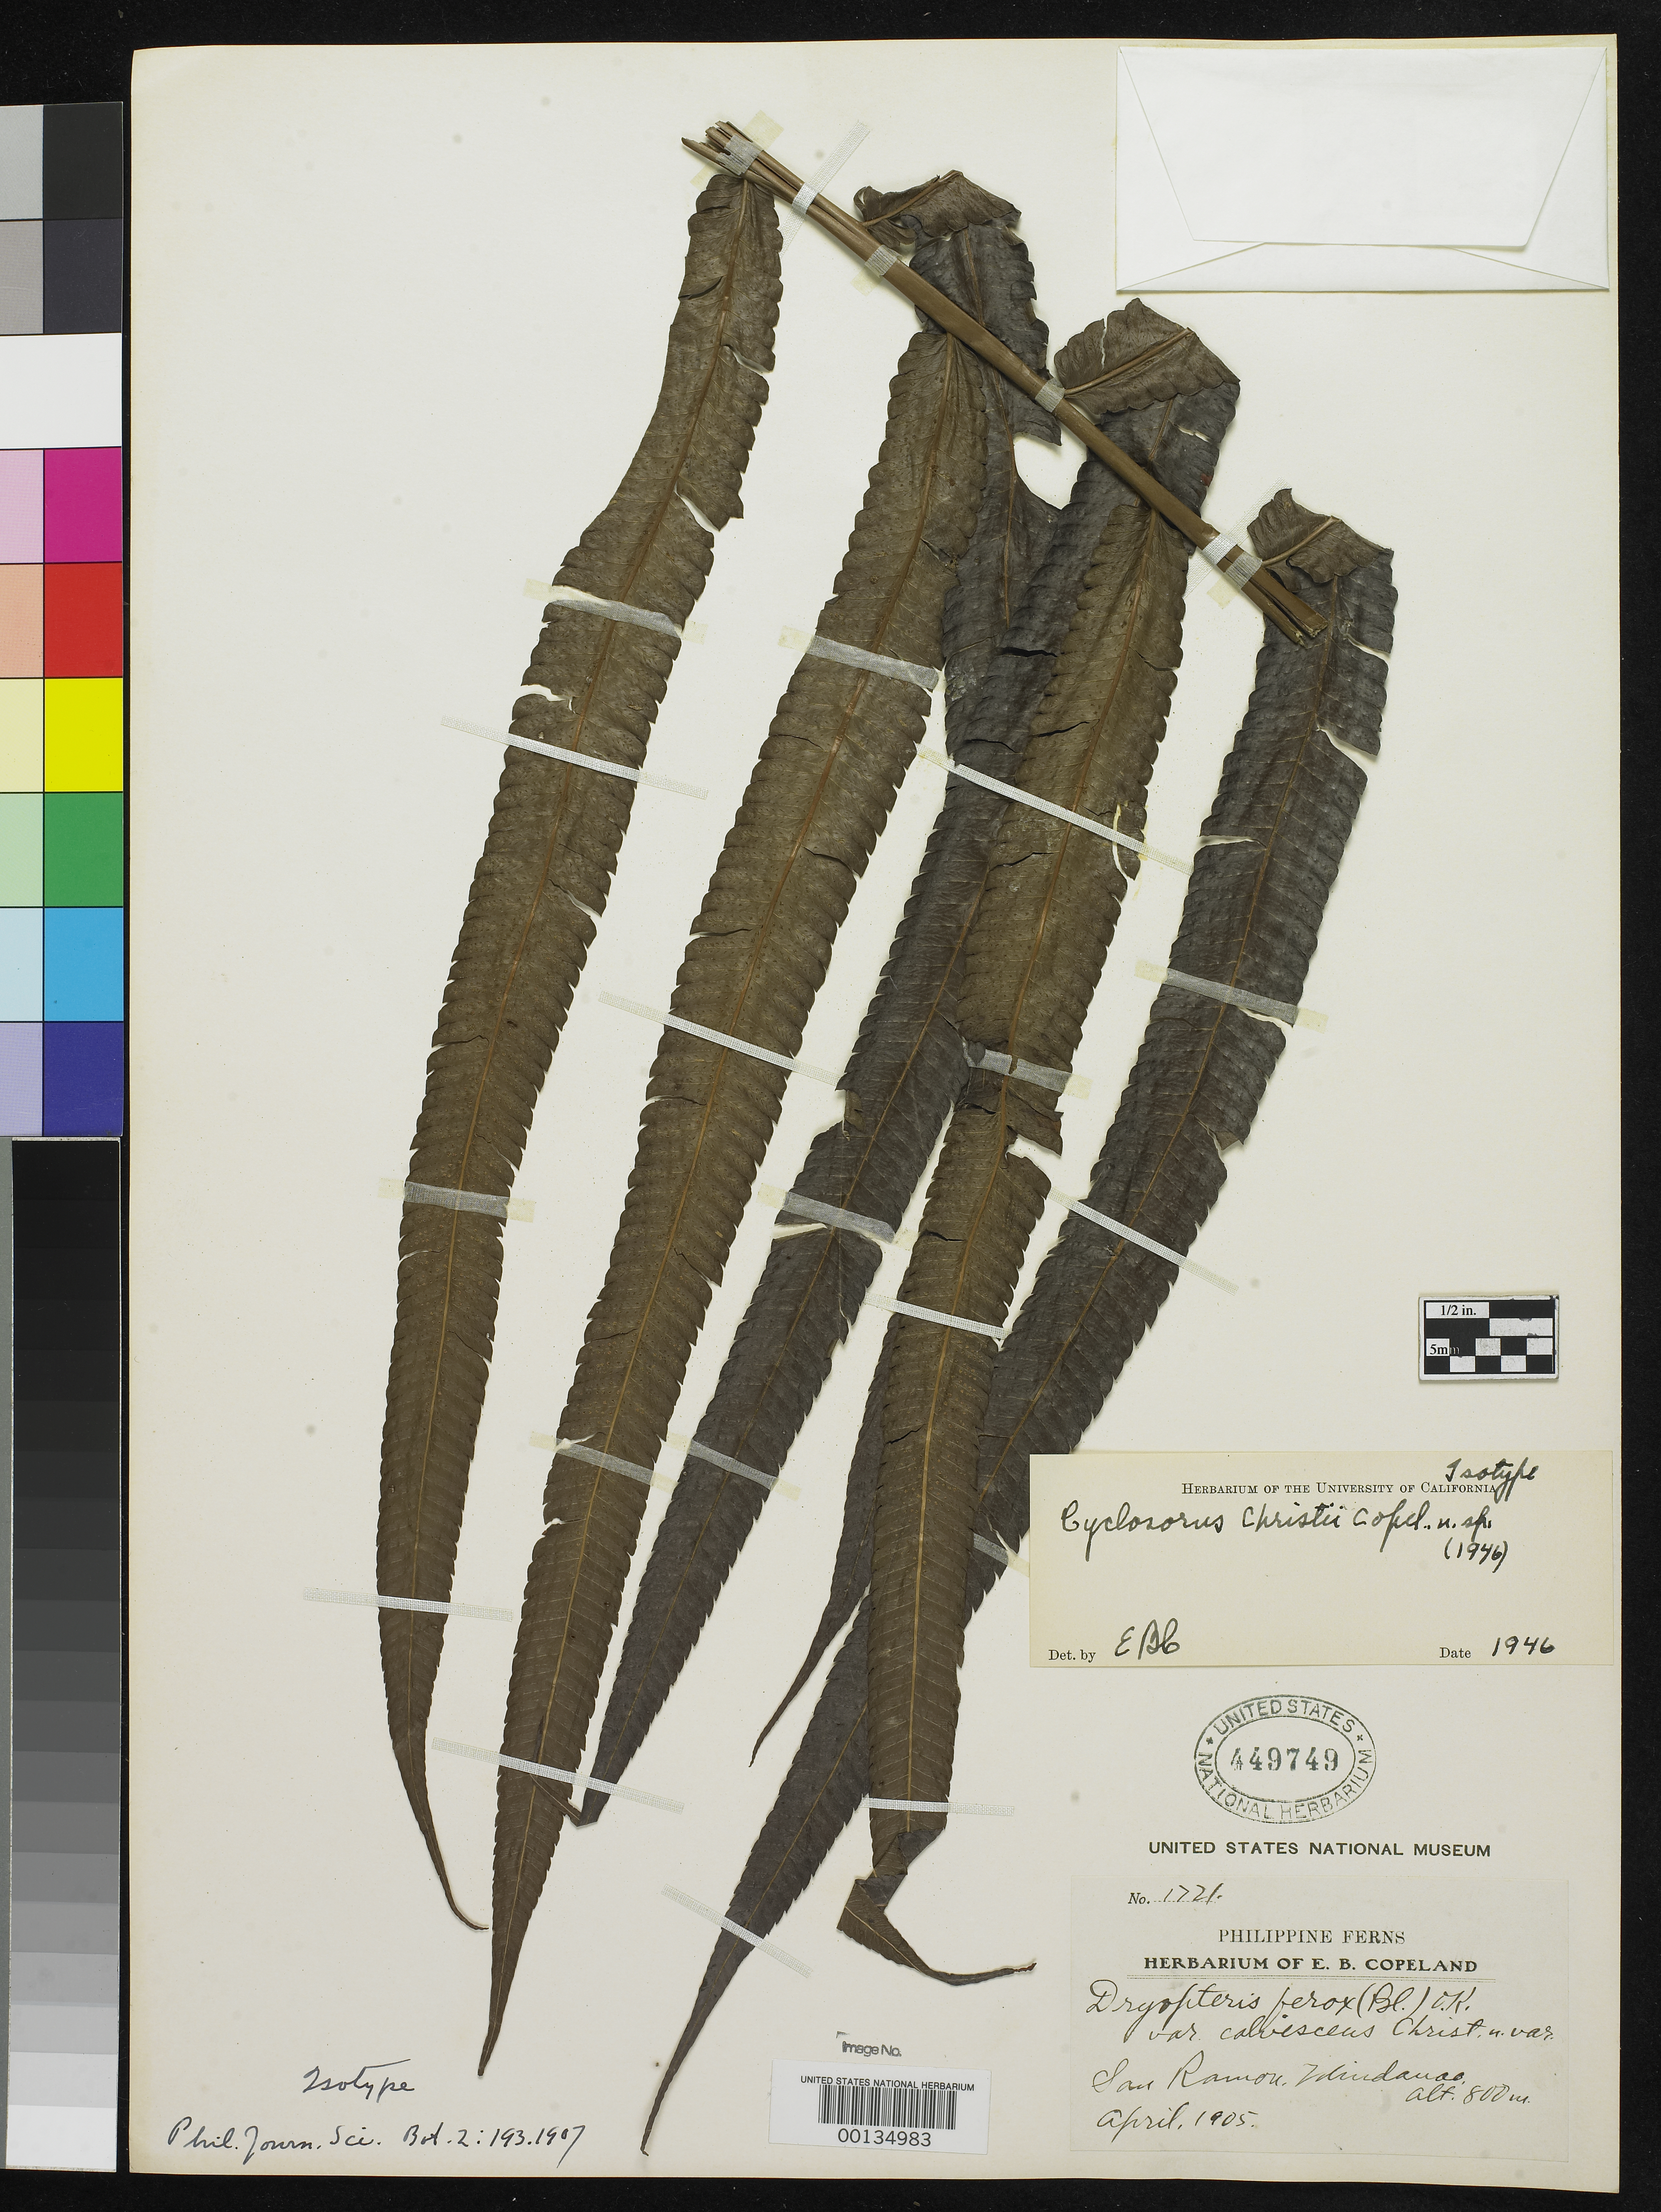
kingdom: Plantae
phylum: Tracheophyta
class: Polypodiopsida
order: Polypodiales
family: Dryopteridaceae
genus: Dryopteris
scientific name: Dryopteris ferox var. calvescens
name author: Christ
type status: Isotype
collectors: E. B. Copeland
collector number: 1721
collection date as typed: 1905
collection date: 1905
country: Philippines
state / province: Zamboanga Peninsula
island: Mindanao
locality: San Ramon.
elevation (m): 800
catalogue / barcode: US 449749